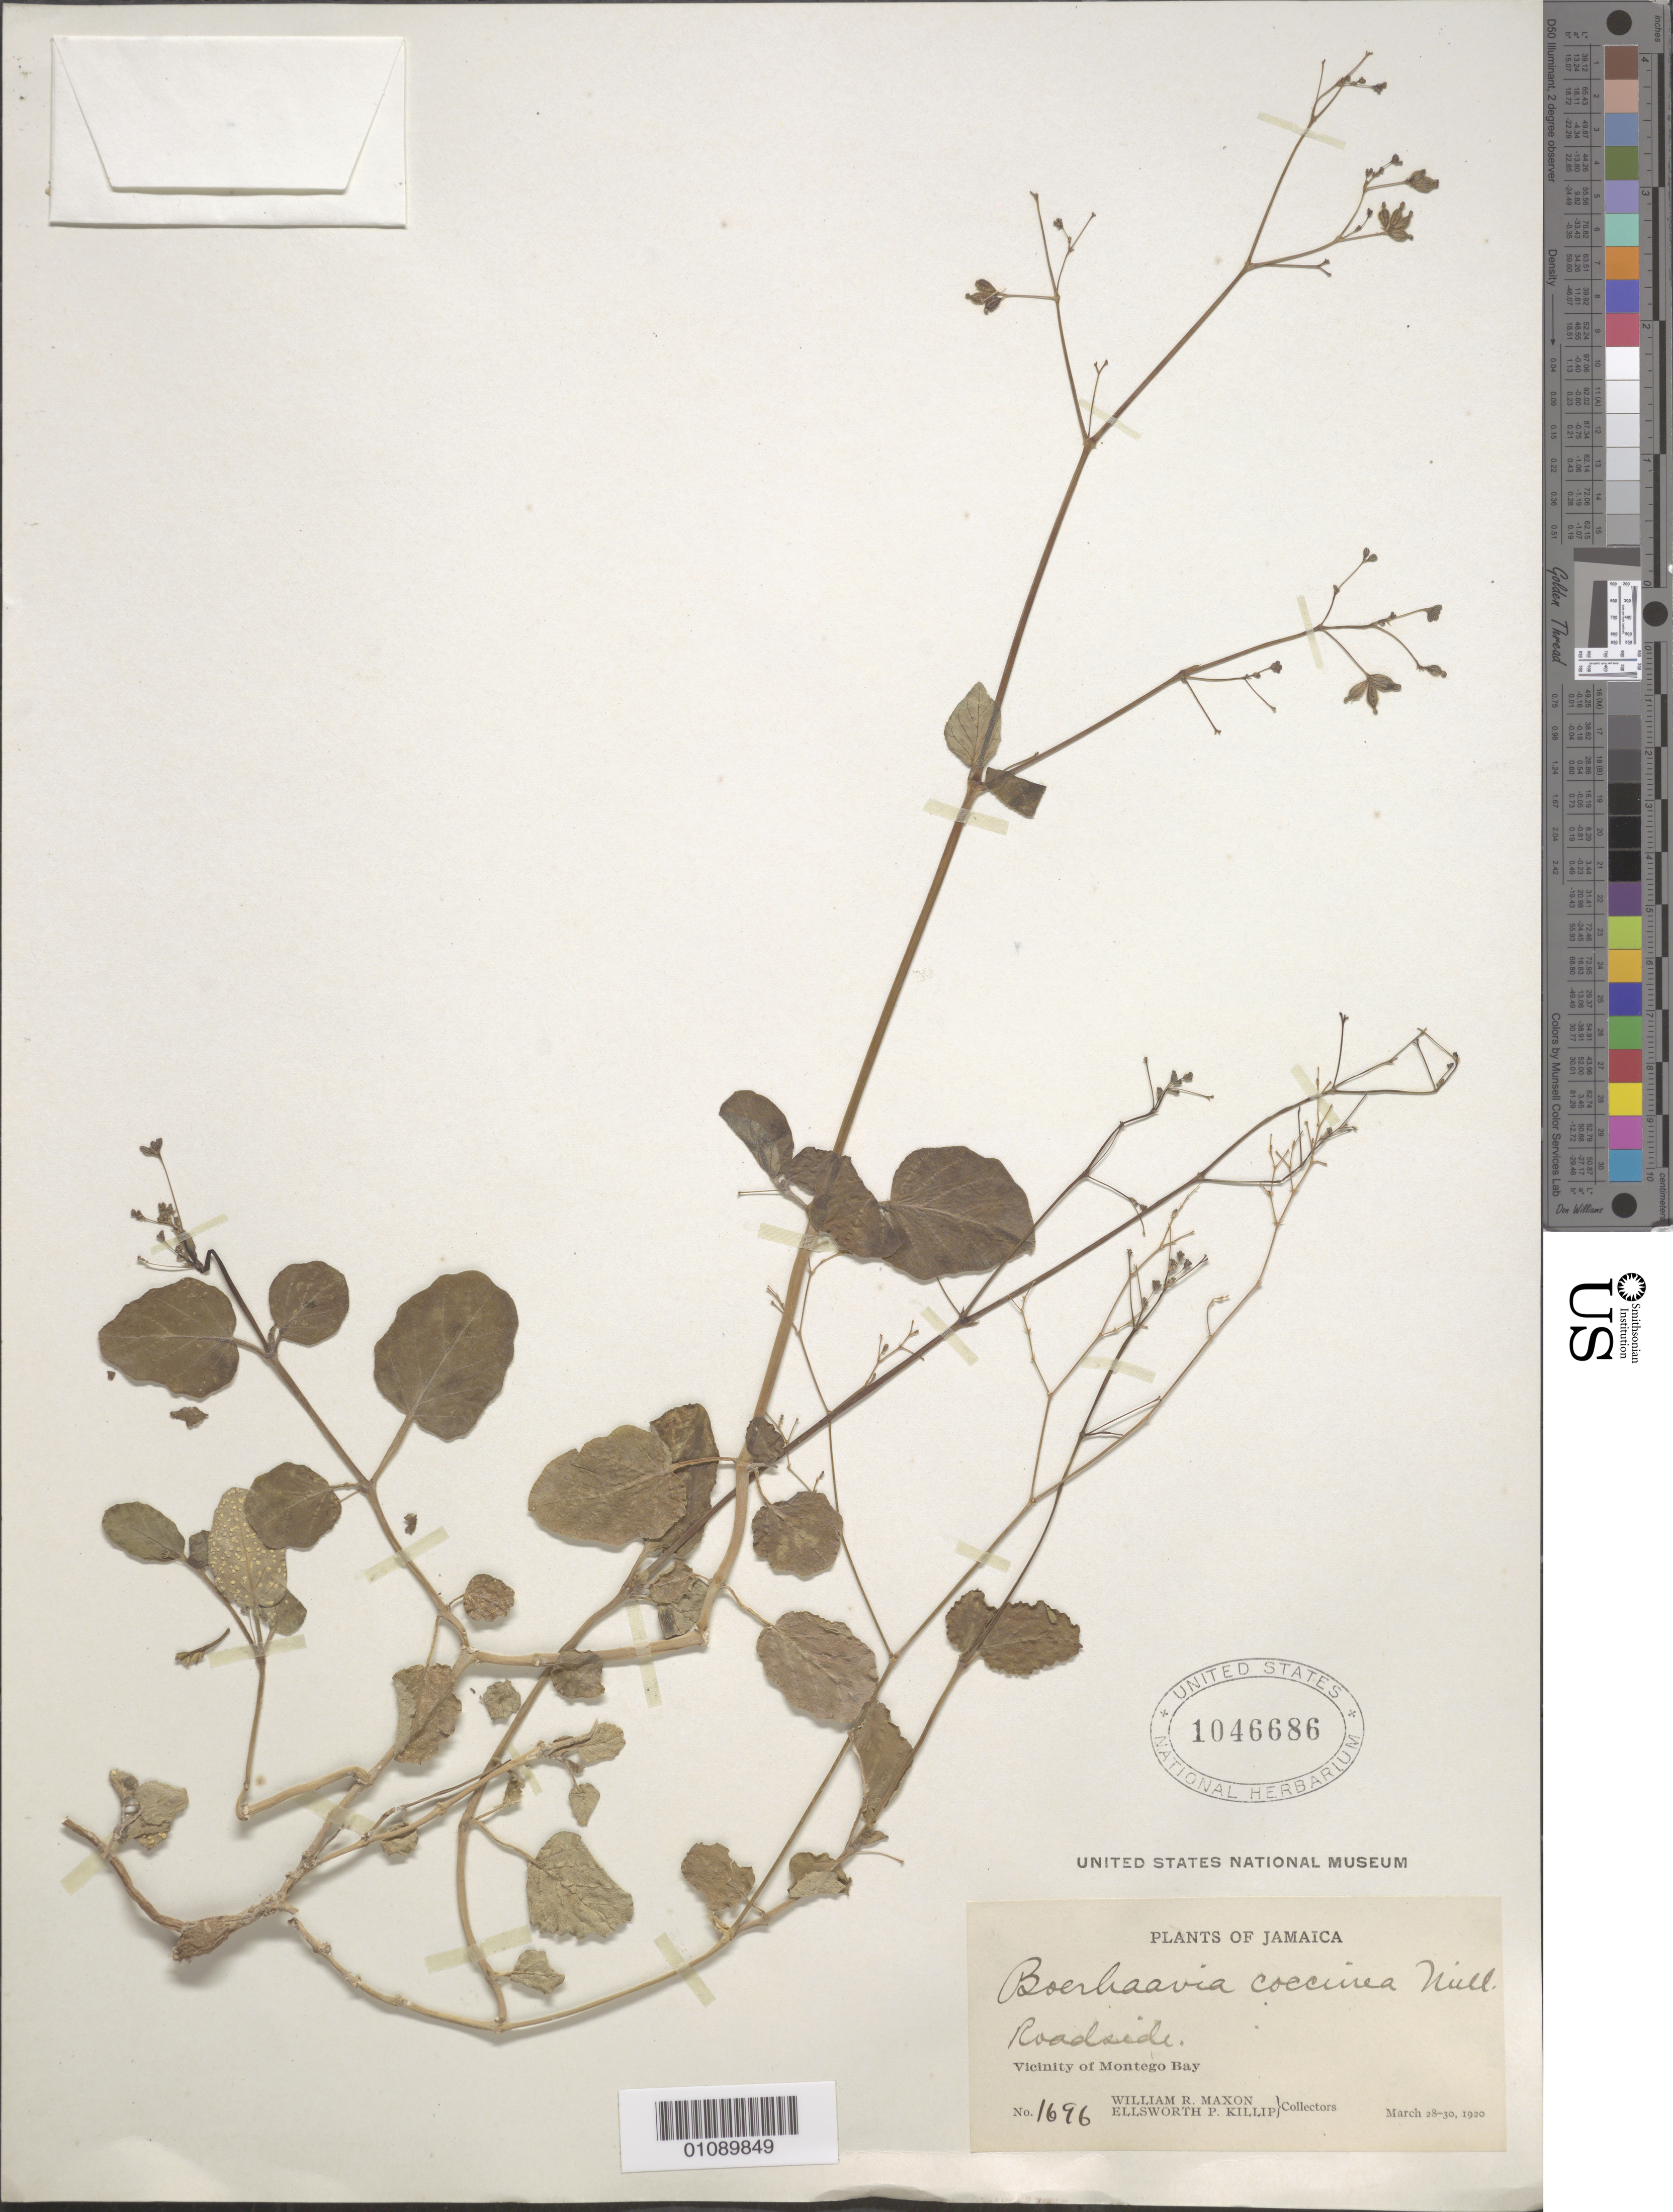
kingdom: Plantae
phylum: Tracheophyta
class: Magnoliopsida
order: Caryophyllales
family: Nyctaginaceae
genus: Boerhavia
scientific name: Boerhavia coccinea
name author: Mill.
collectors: W. R. Maxon & E. P. Killip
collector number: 1696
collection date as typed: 28 Mar 1920 to 30 Mar 1920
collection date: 1920-03-28/1920-03-30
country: Jamaica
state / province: Saint James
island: Jamaica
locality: Vicinity of Monego Bay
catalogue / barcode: US 1046686